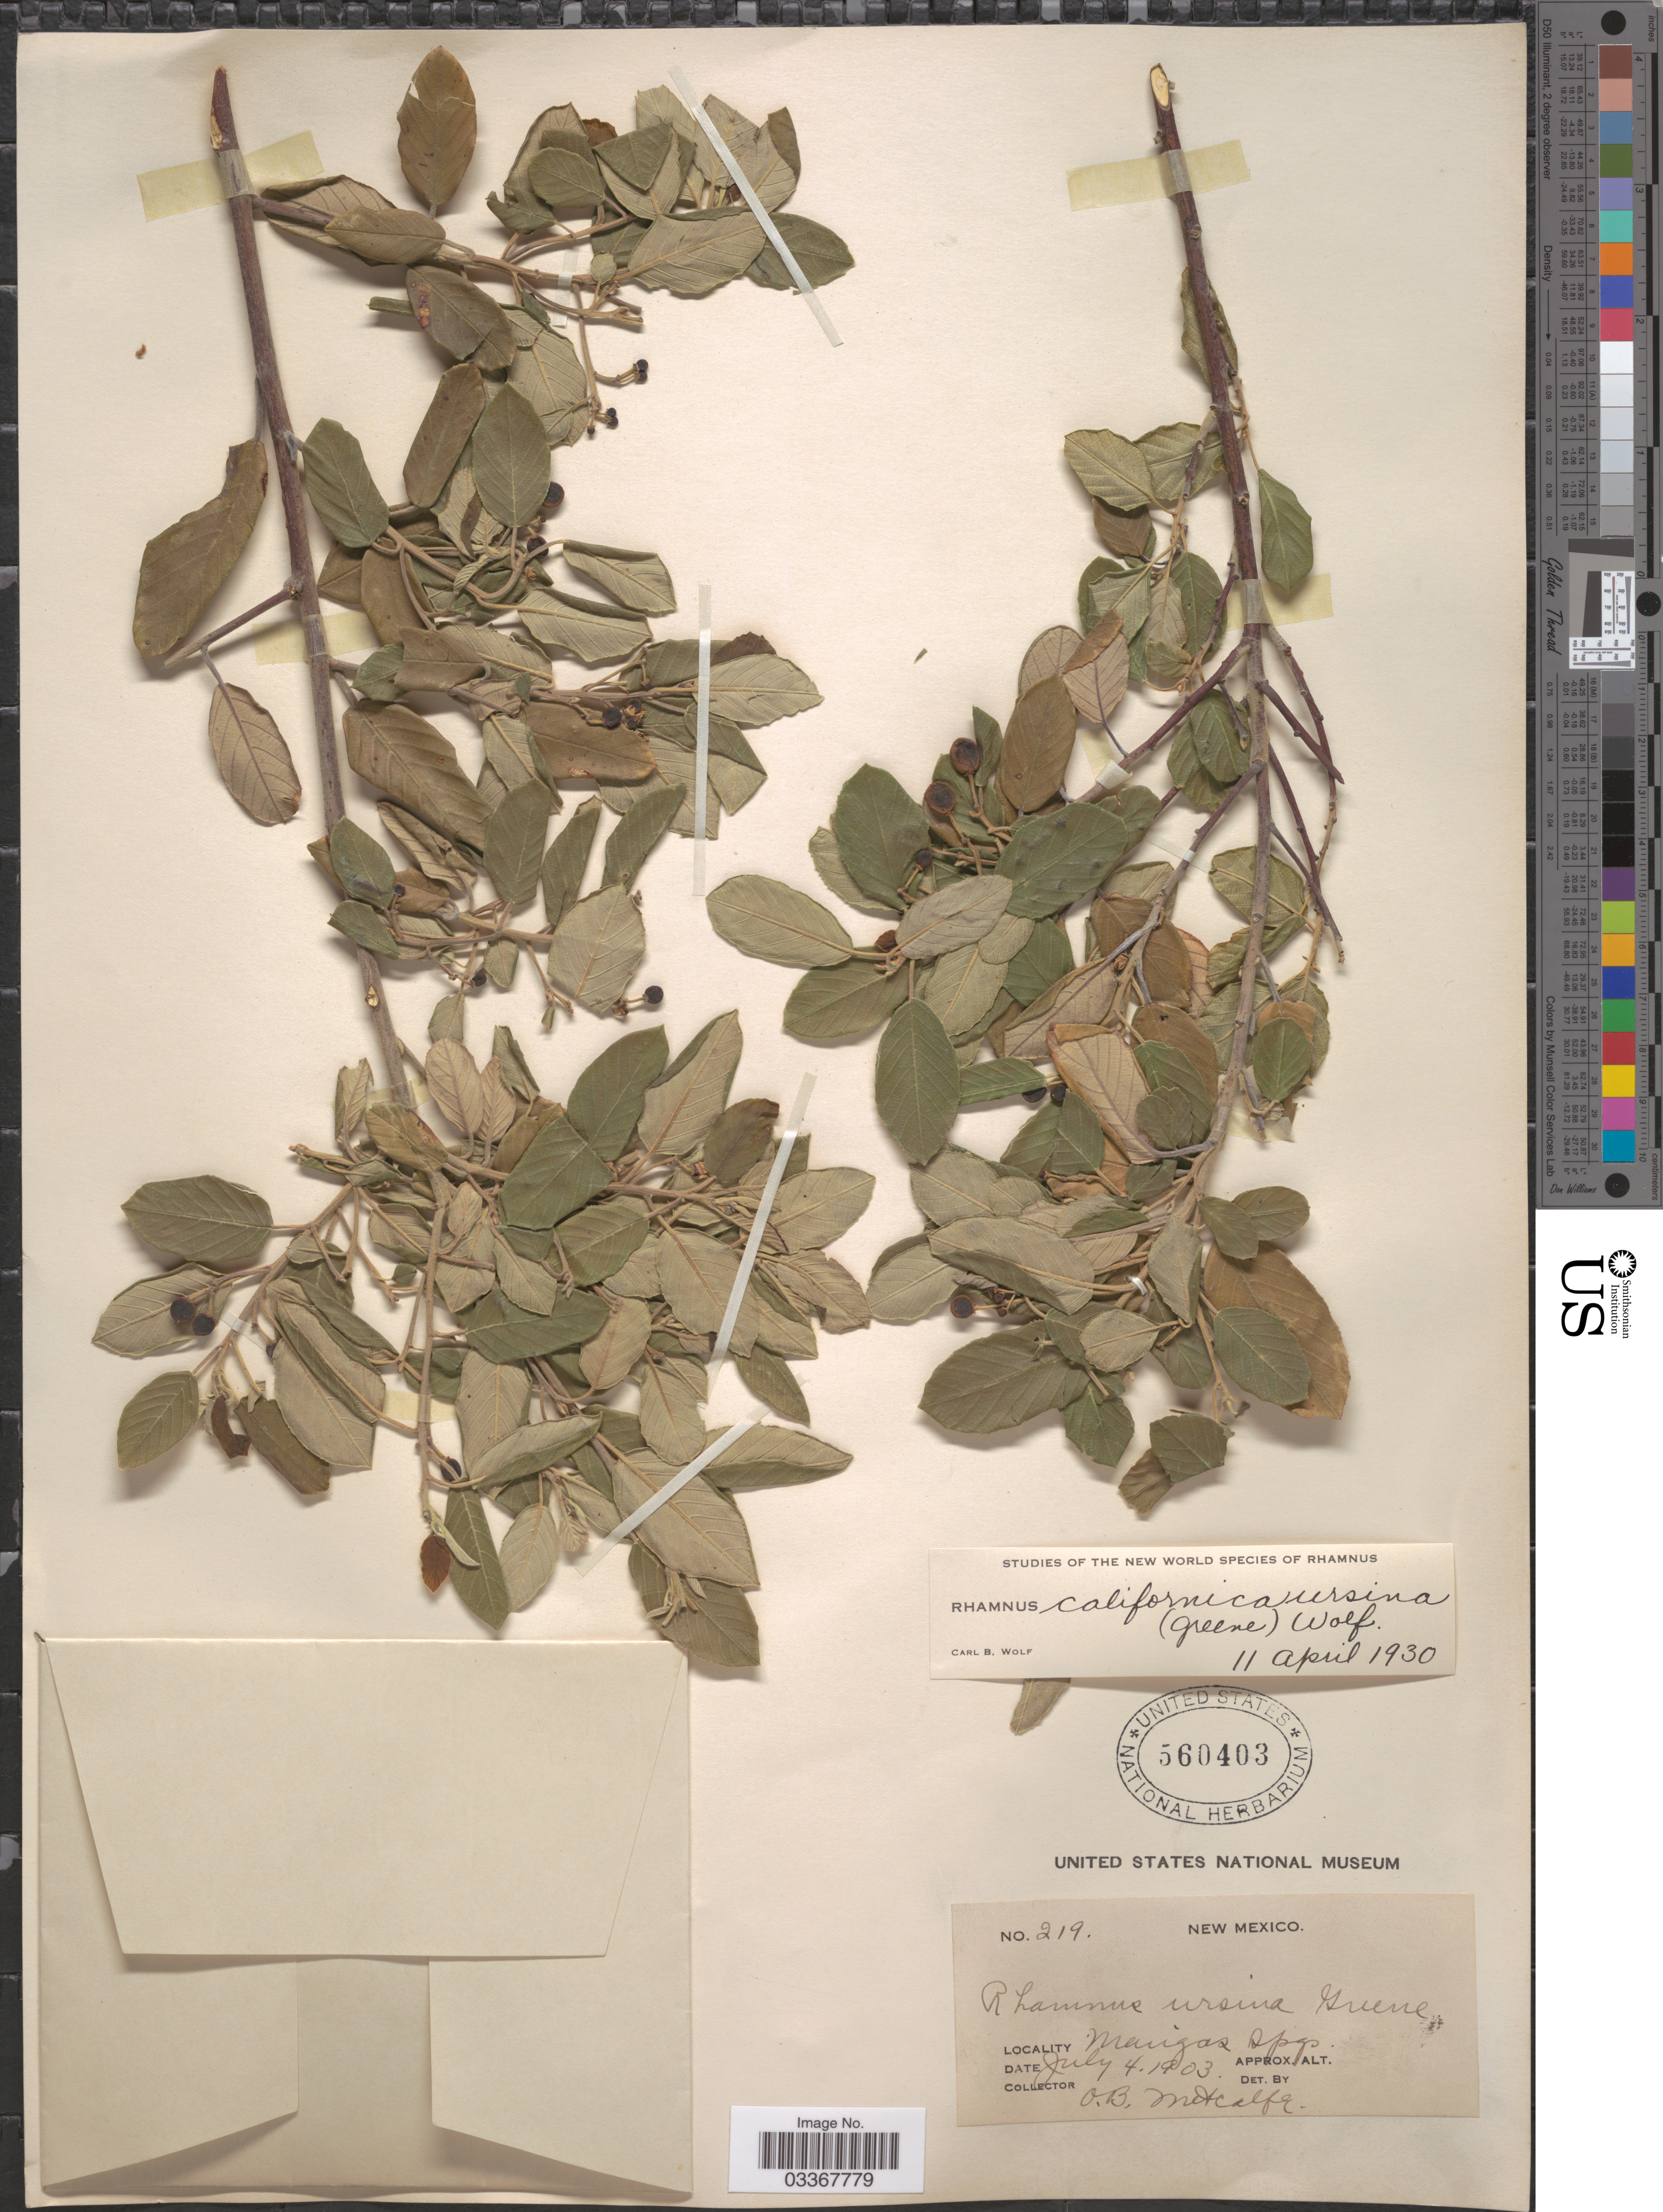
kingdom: Plantae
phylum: Tracheophyta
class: Magnoliopsida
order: Rosales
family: Rhamnaceae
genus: Frangula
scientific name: Frangula californica subsp. ursina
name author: (Greene) Kartesz & Gandhi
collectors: O. B. Metcalfe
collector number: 219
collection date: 1903-07-04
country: United States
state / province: New Mexico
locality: Mangas Spgs.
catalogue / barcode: US 560403